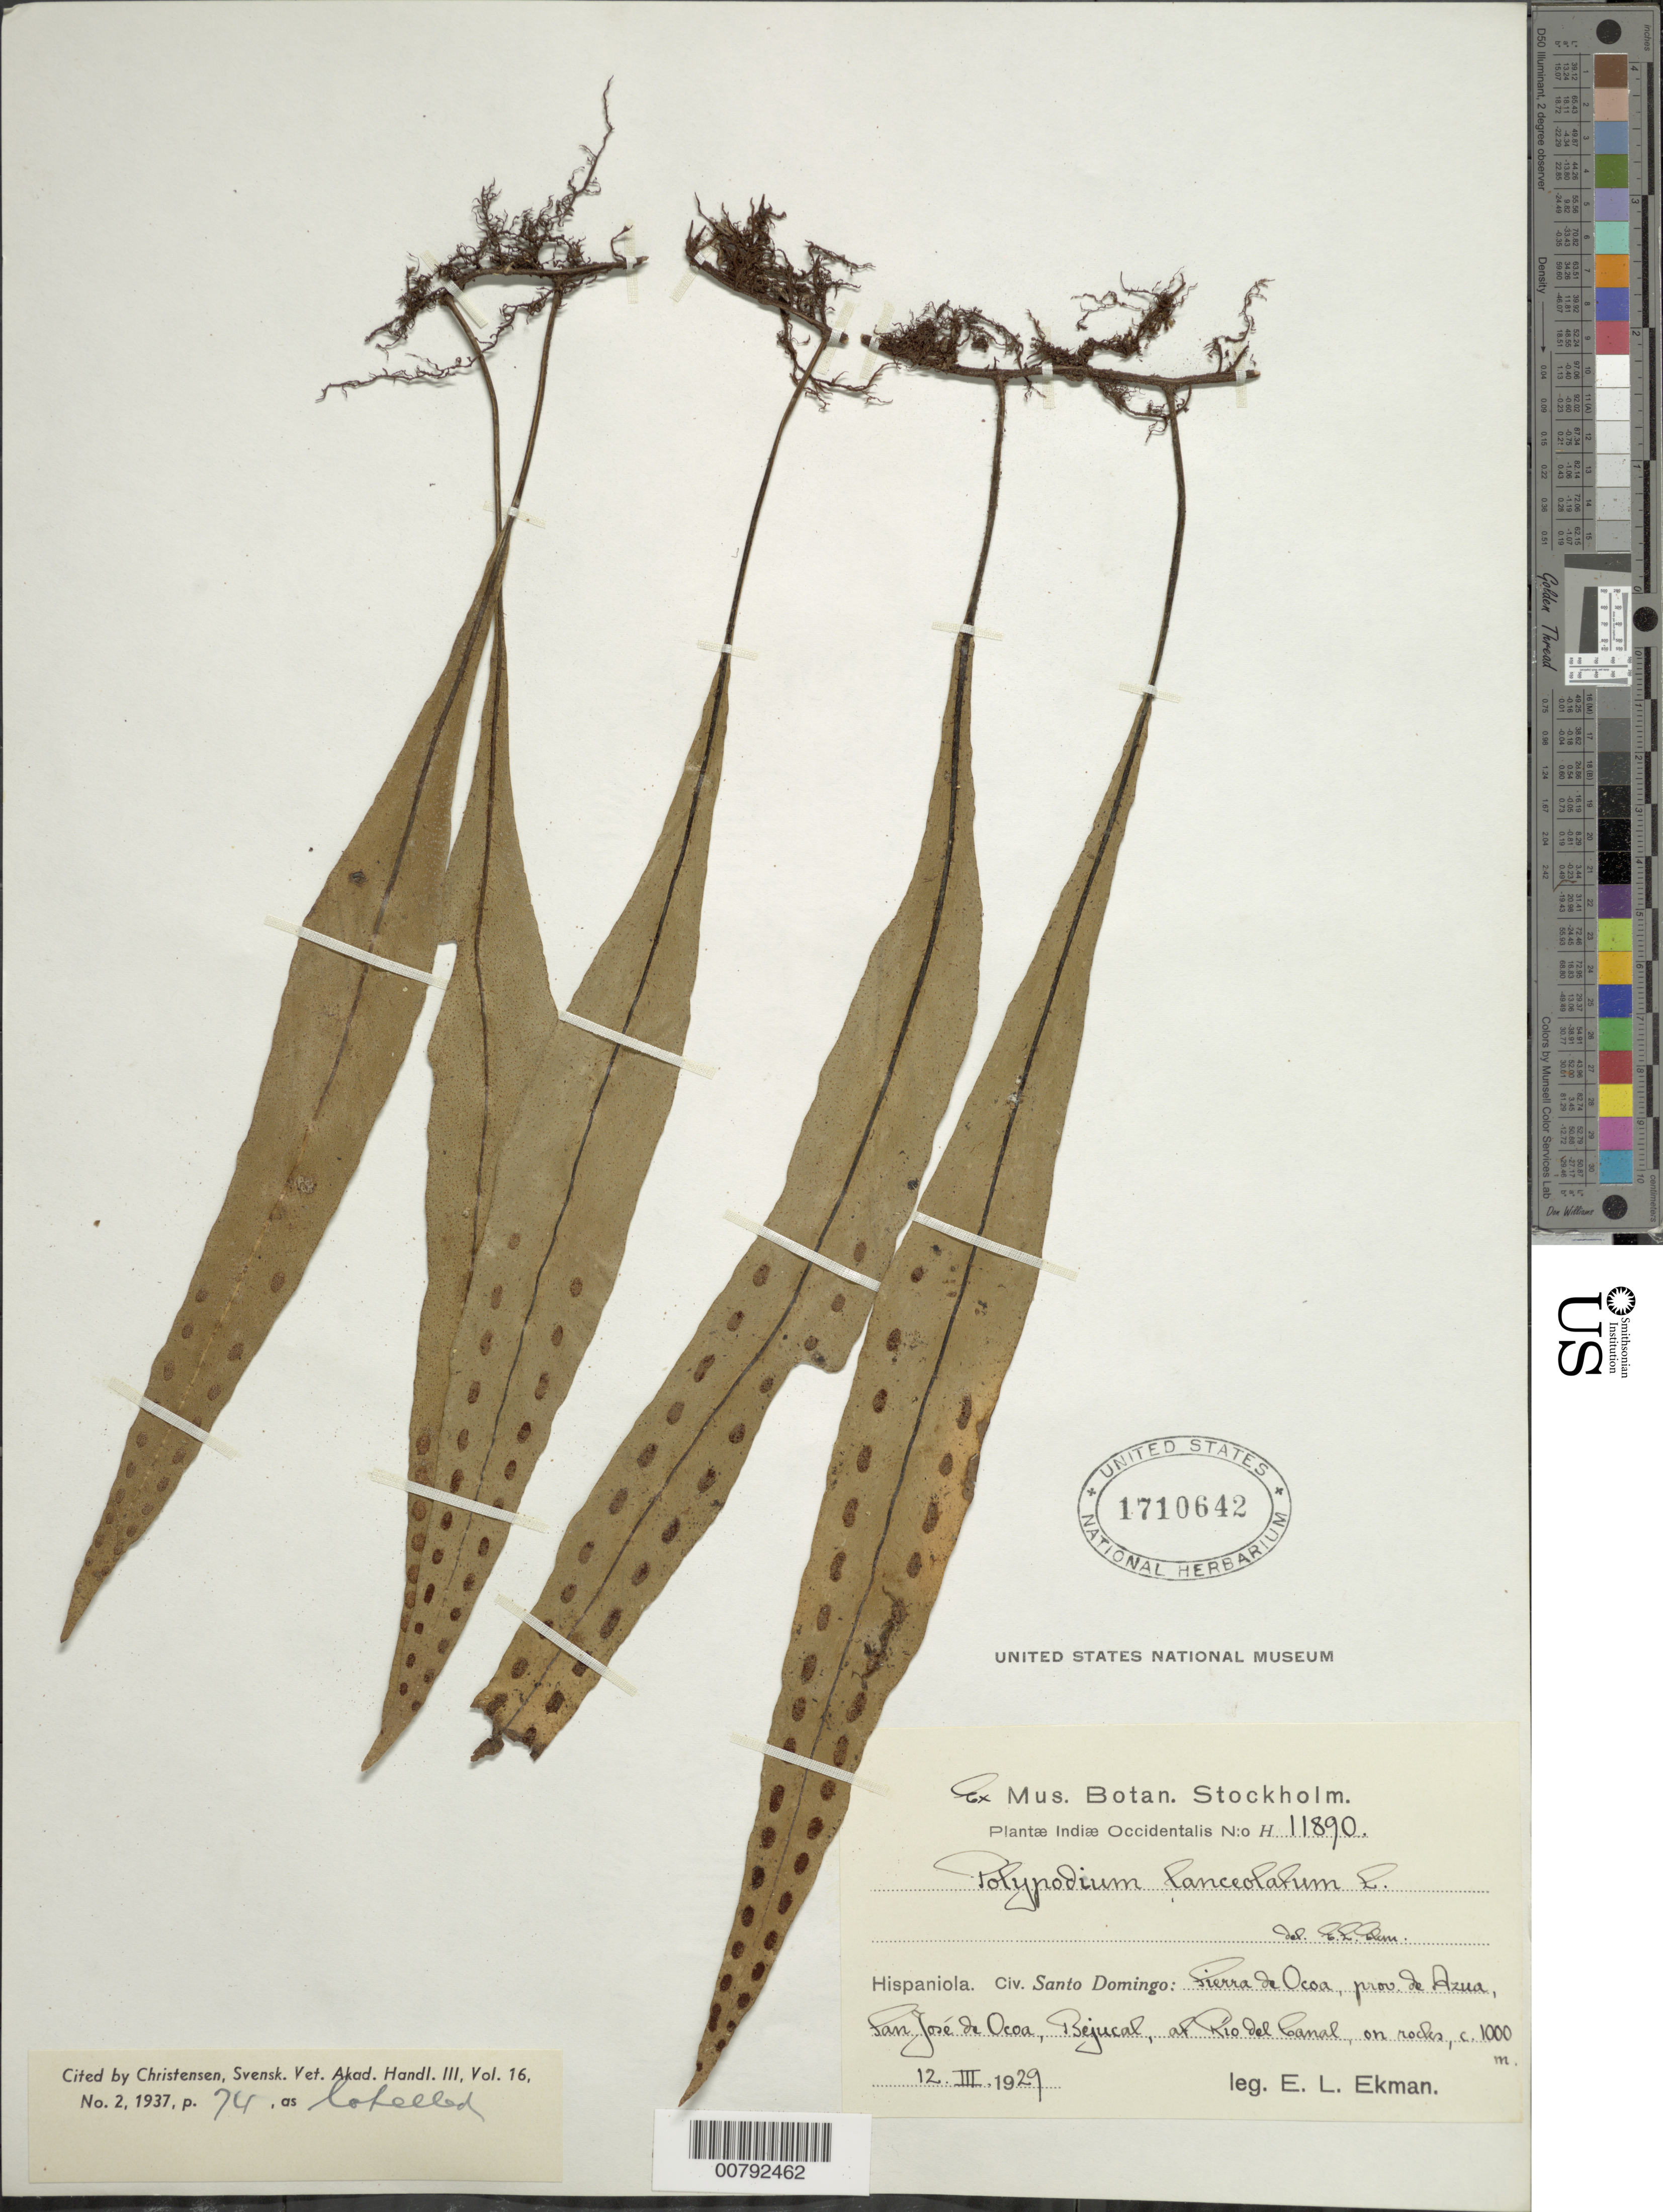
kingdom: Plantae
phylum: Tracheophyta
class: Polypodiopsida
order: Polypodiales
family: Polypodiaceae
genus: Pleopeltis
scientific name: Pleopeltis marginata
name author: A.R. Sm. & Tejero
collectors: E. L. Ekman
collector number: H 11890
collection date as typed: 12 Mar 1929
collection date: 1929-03-12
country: Dominican Republic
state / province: Azua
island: Hispaniola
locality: Sierra de Ocoa, San José de Ocoa, Bejucal, Río del Canal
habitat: On rocks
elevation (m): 1000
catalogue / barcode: US 1710642